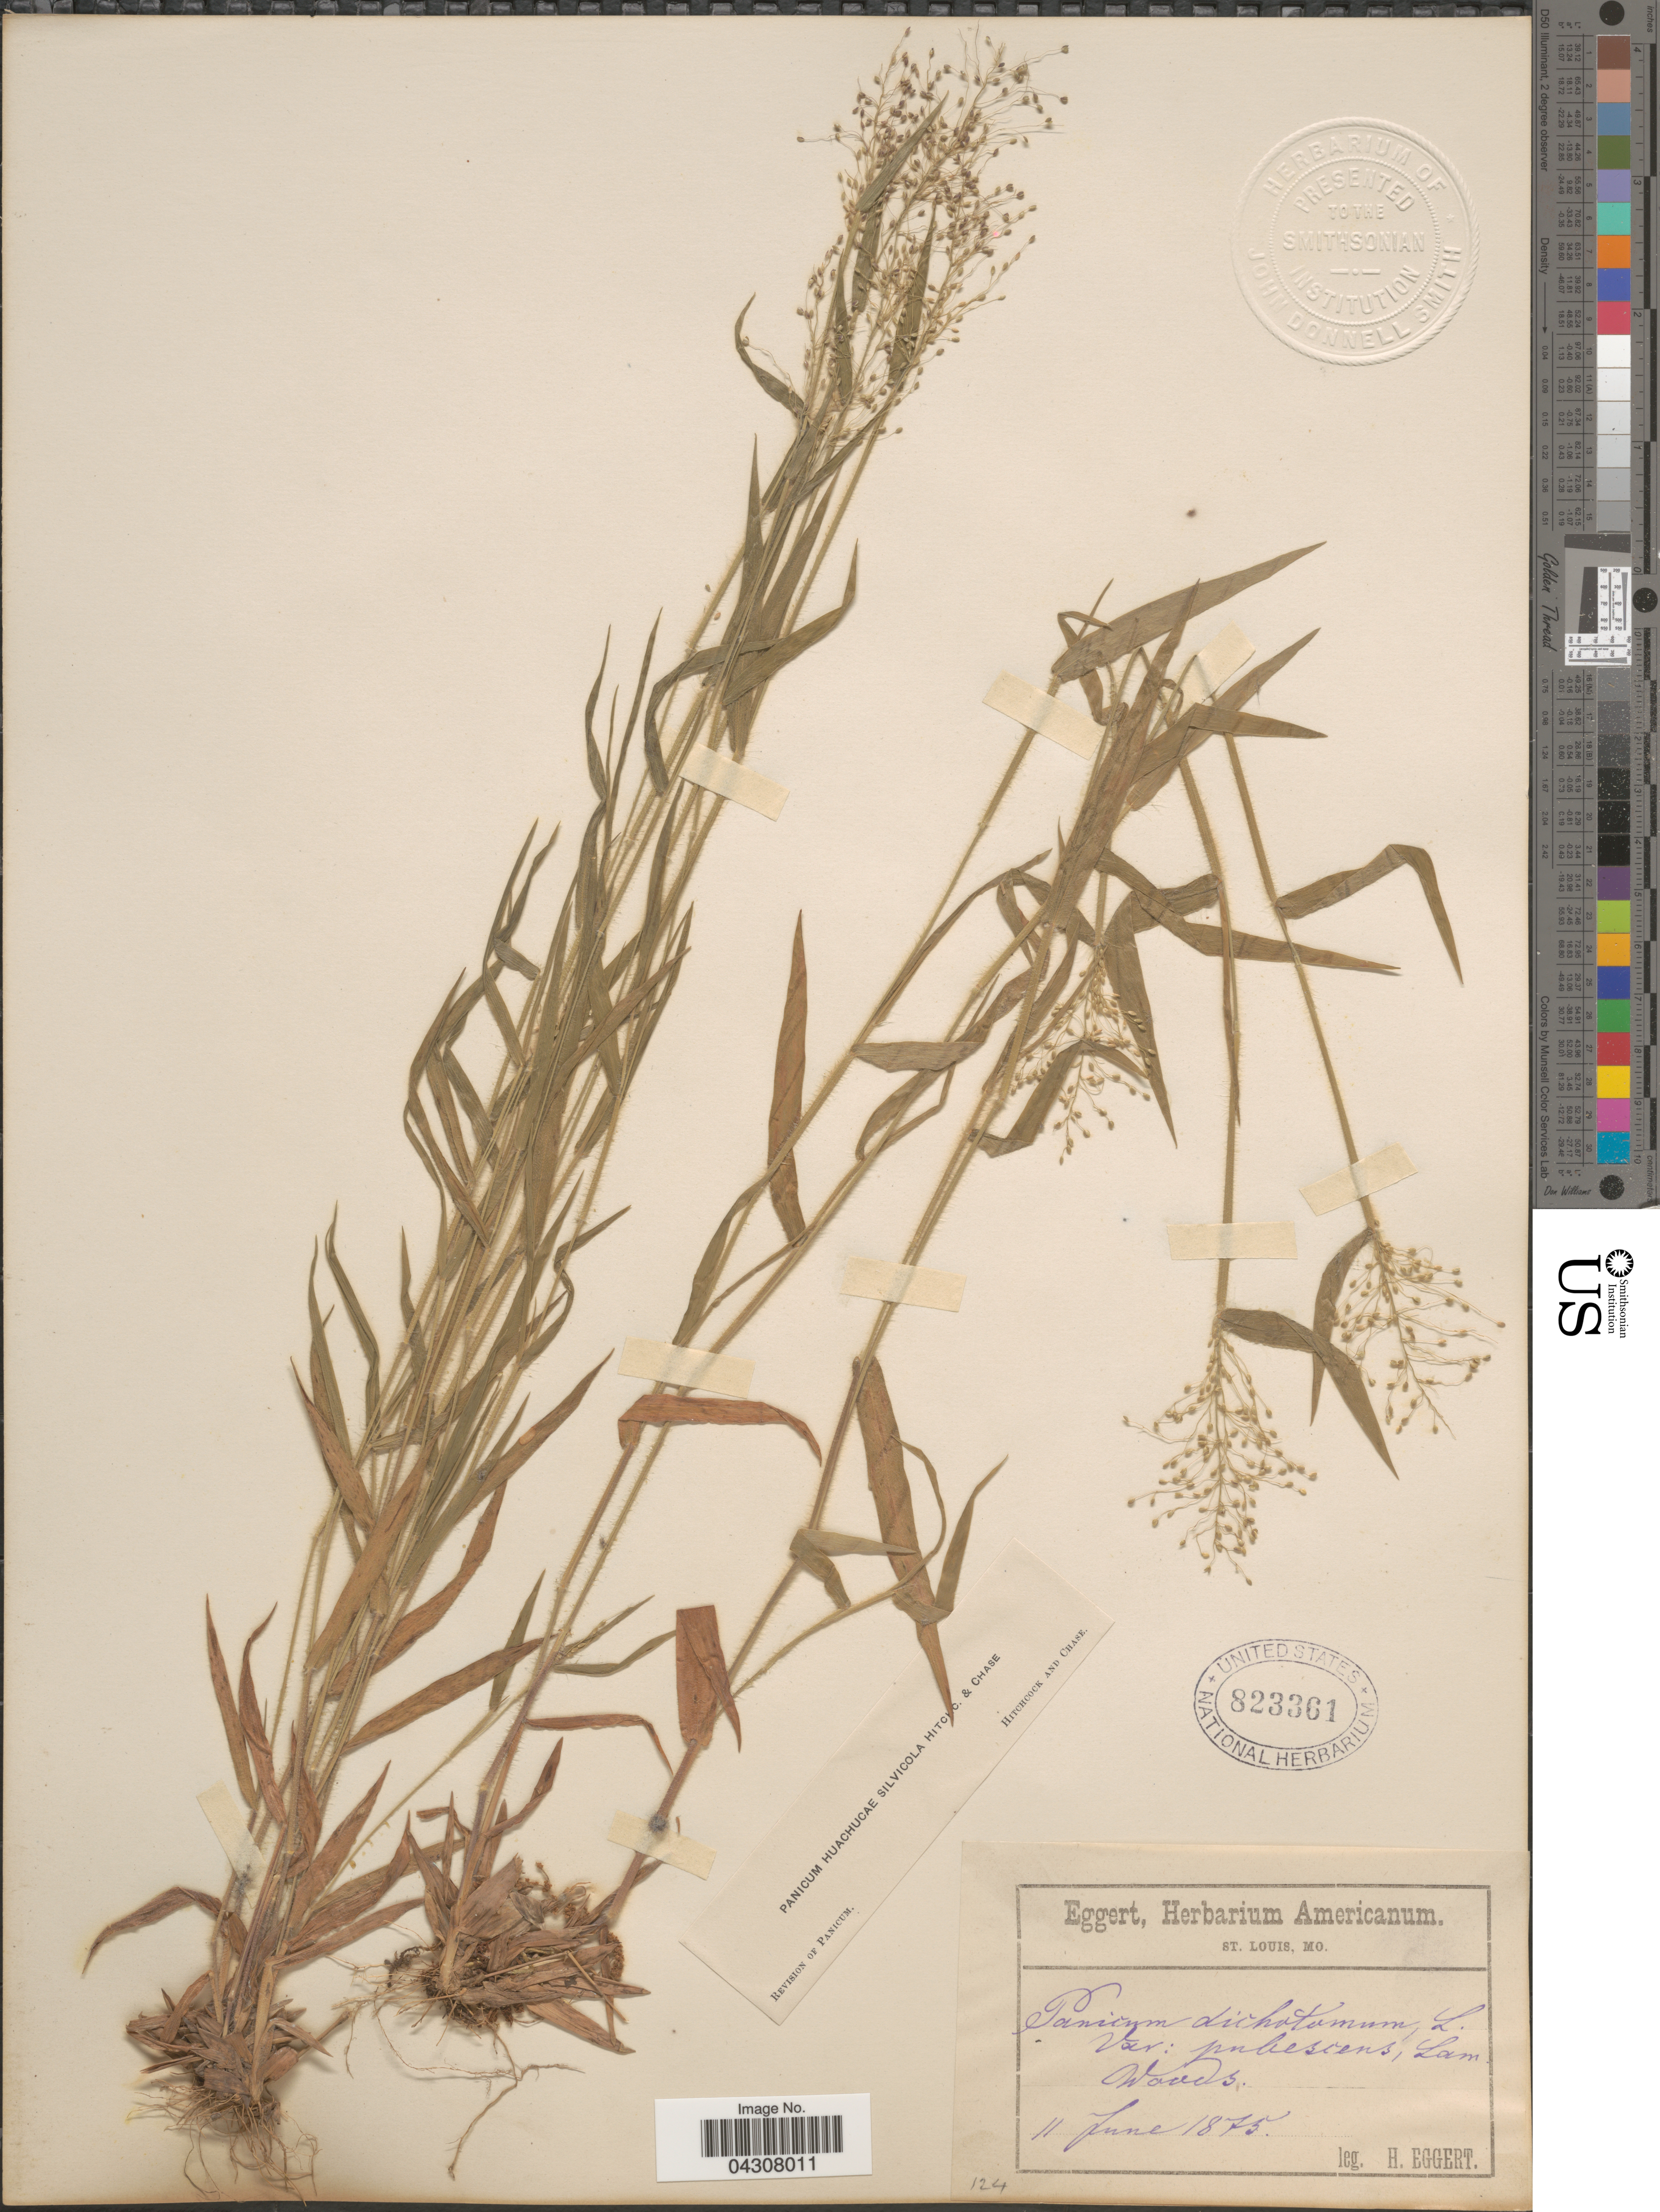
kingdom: Plantae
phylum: Tracheophyta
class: Liliopsida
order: Poales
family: Poaceae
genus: Dichanthelium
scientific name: Dichanthelium acuminatum var. acuminatum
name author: (Sw.) Gould & C.A. Clark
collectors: H. Eggert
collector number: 124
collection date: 1875-06-11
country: United States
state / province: Missouri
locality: Woods.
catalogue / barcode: US 823361